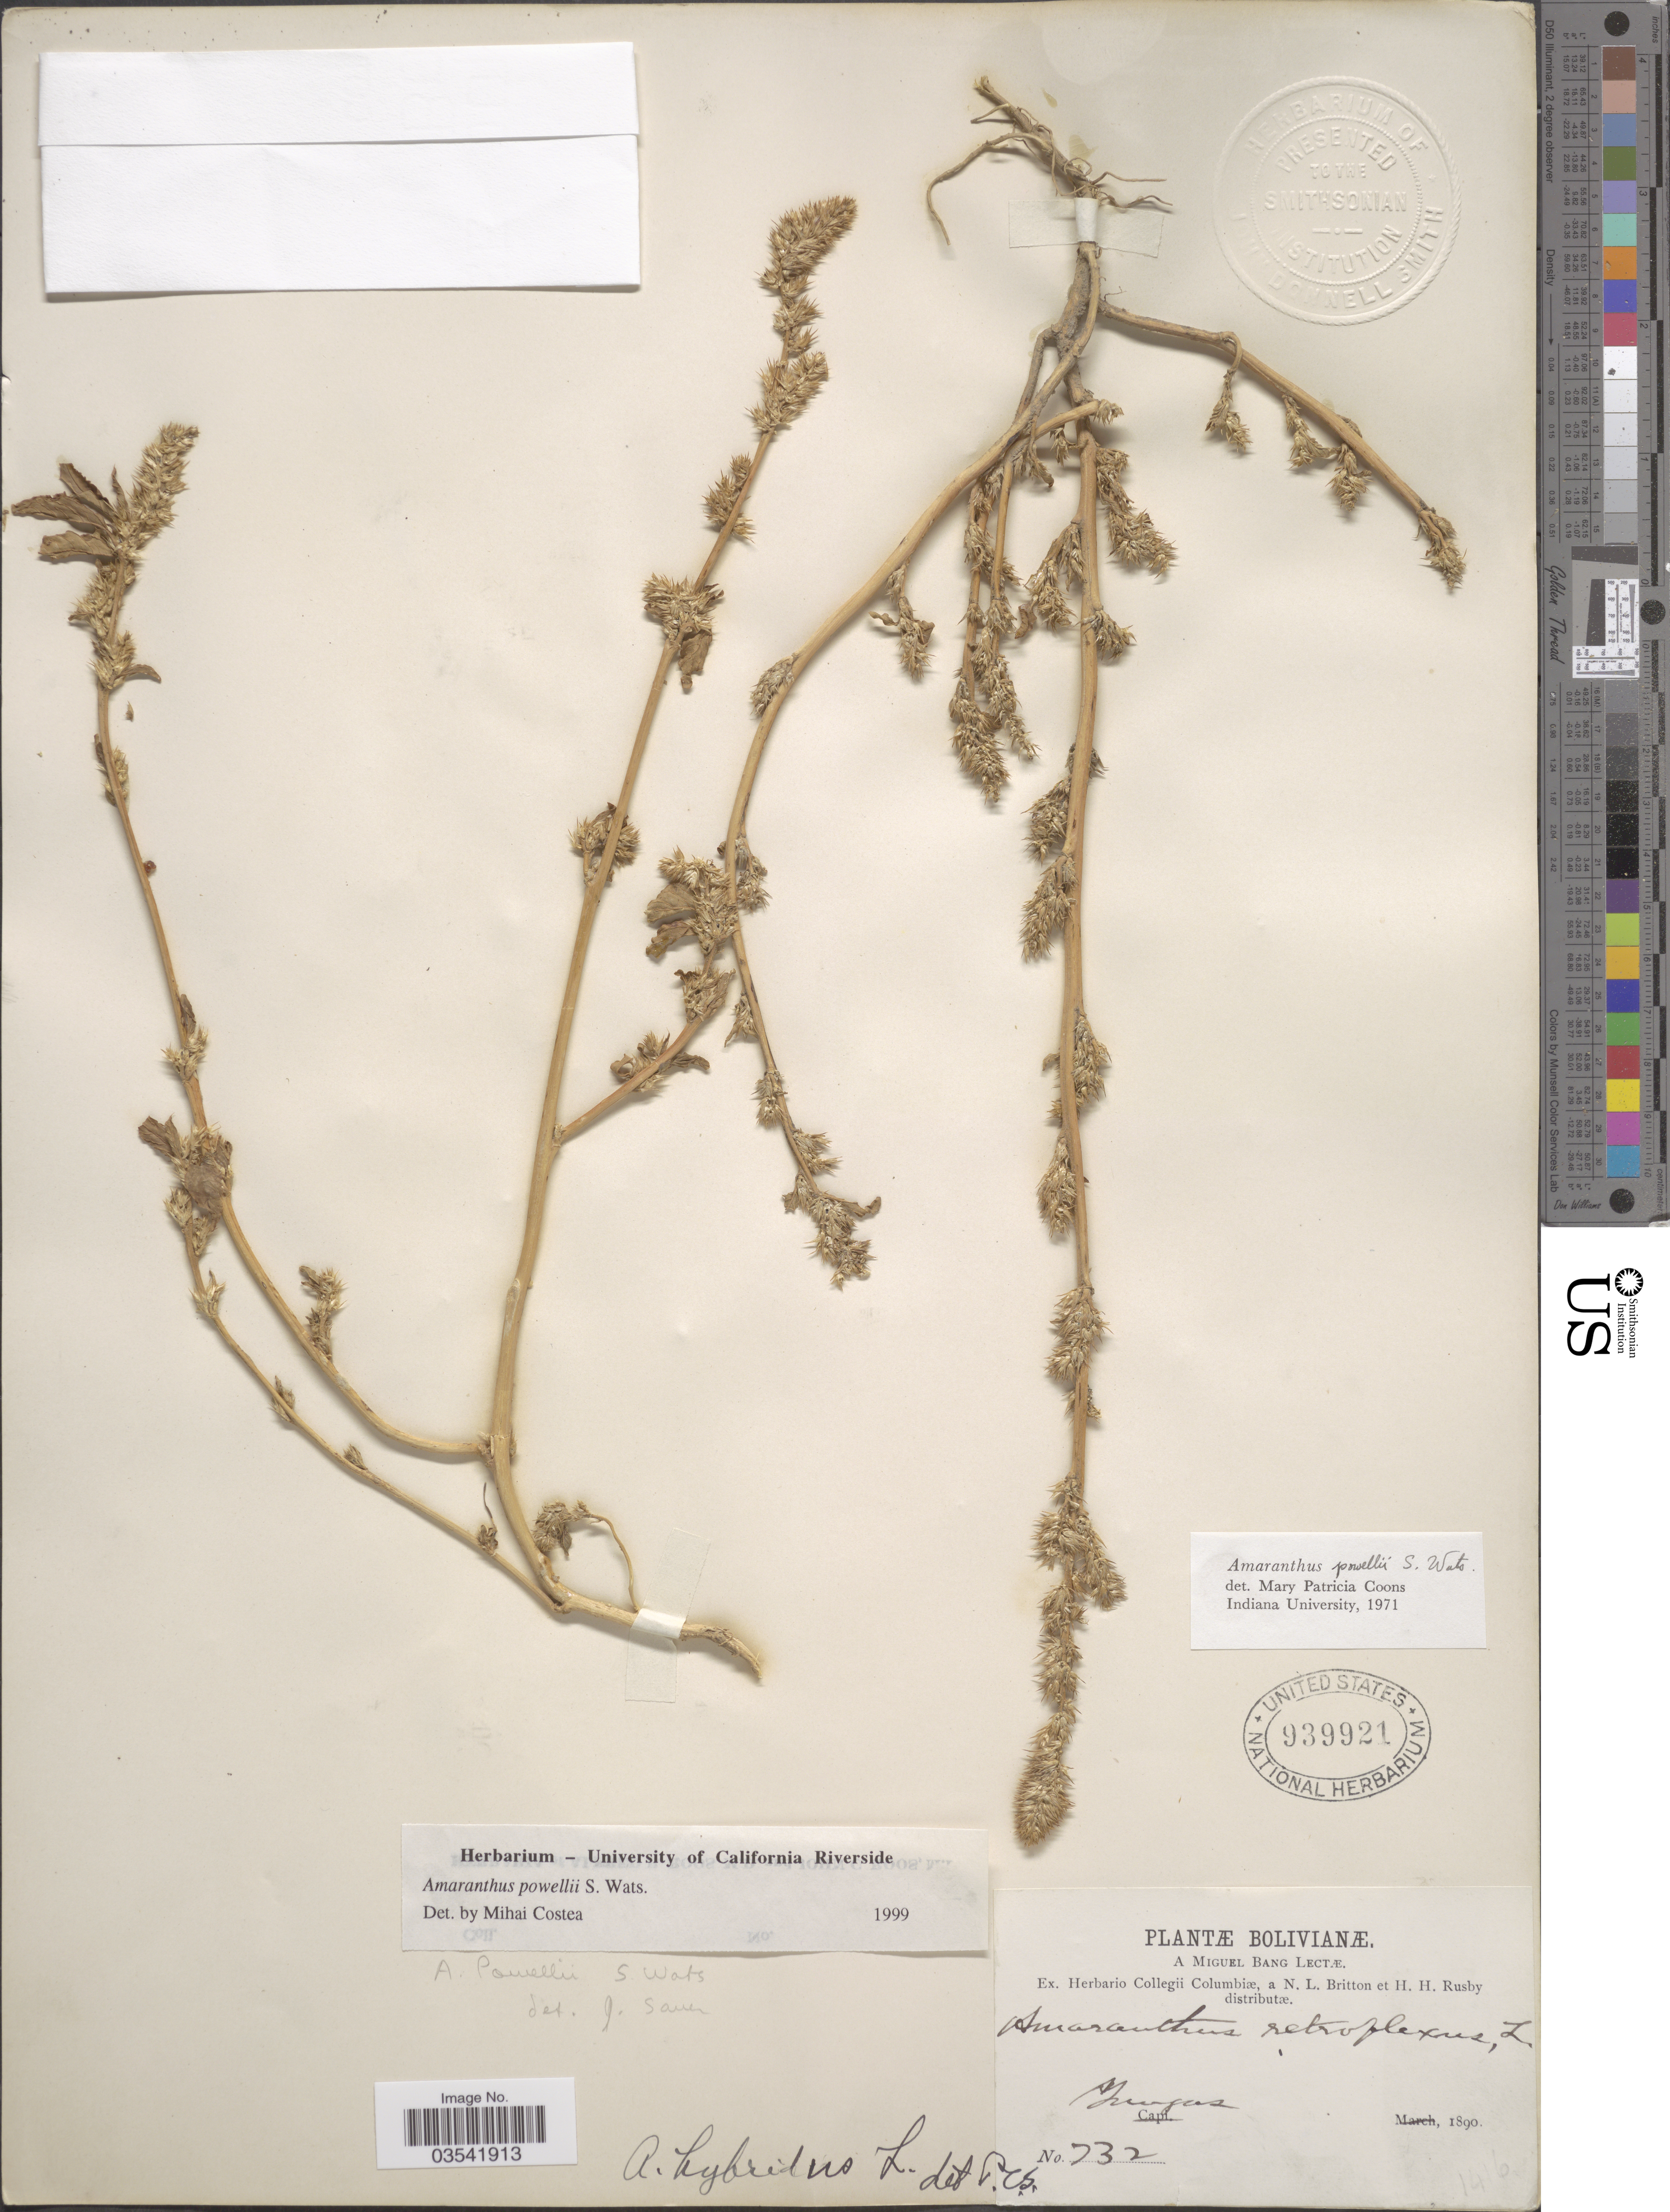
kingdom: Plantae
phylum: Tracheophyta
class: Magnoliopsida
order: Caryophyllales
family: Amaranthaceae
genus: Amaranthus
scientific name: Amaranthus hybridus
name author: L.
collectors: M. Bang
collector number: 732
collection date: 1890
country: Bolivia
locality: Yungas.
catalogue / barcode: US 939921